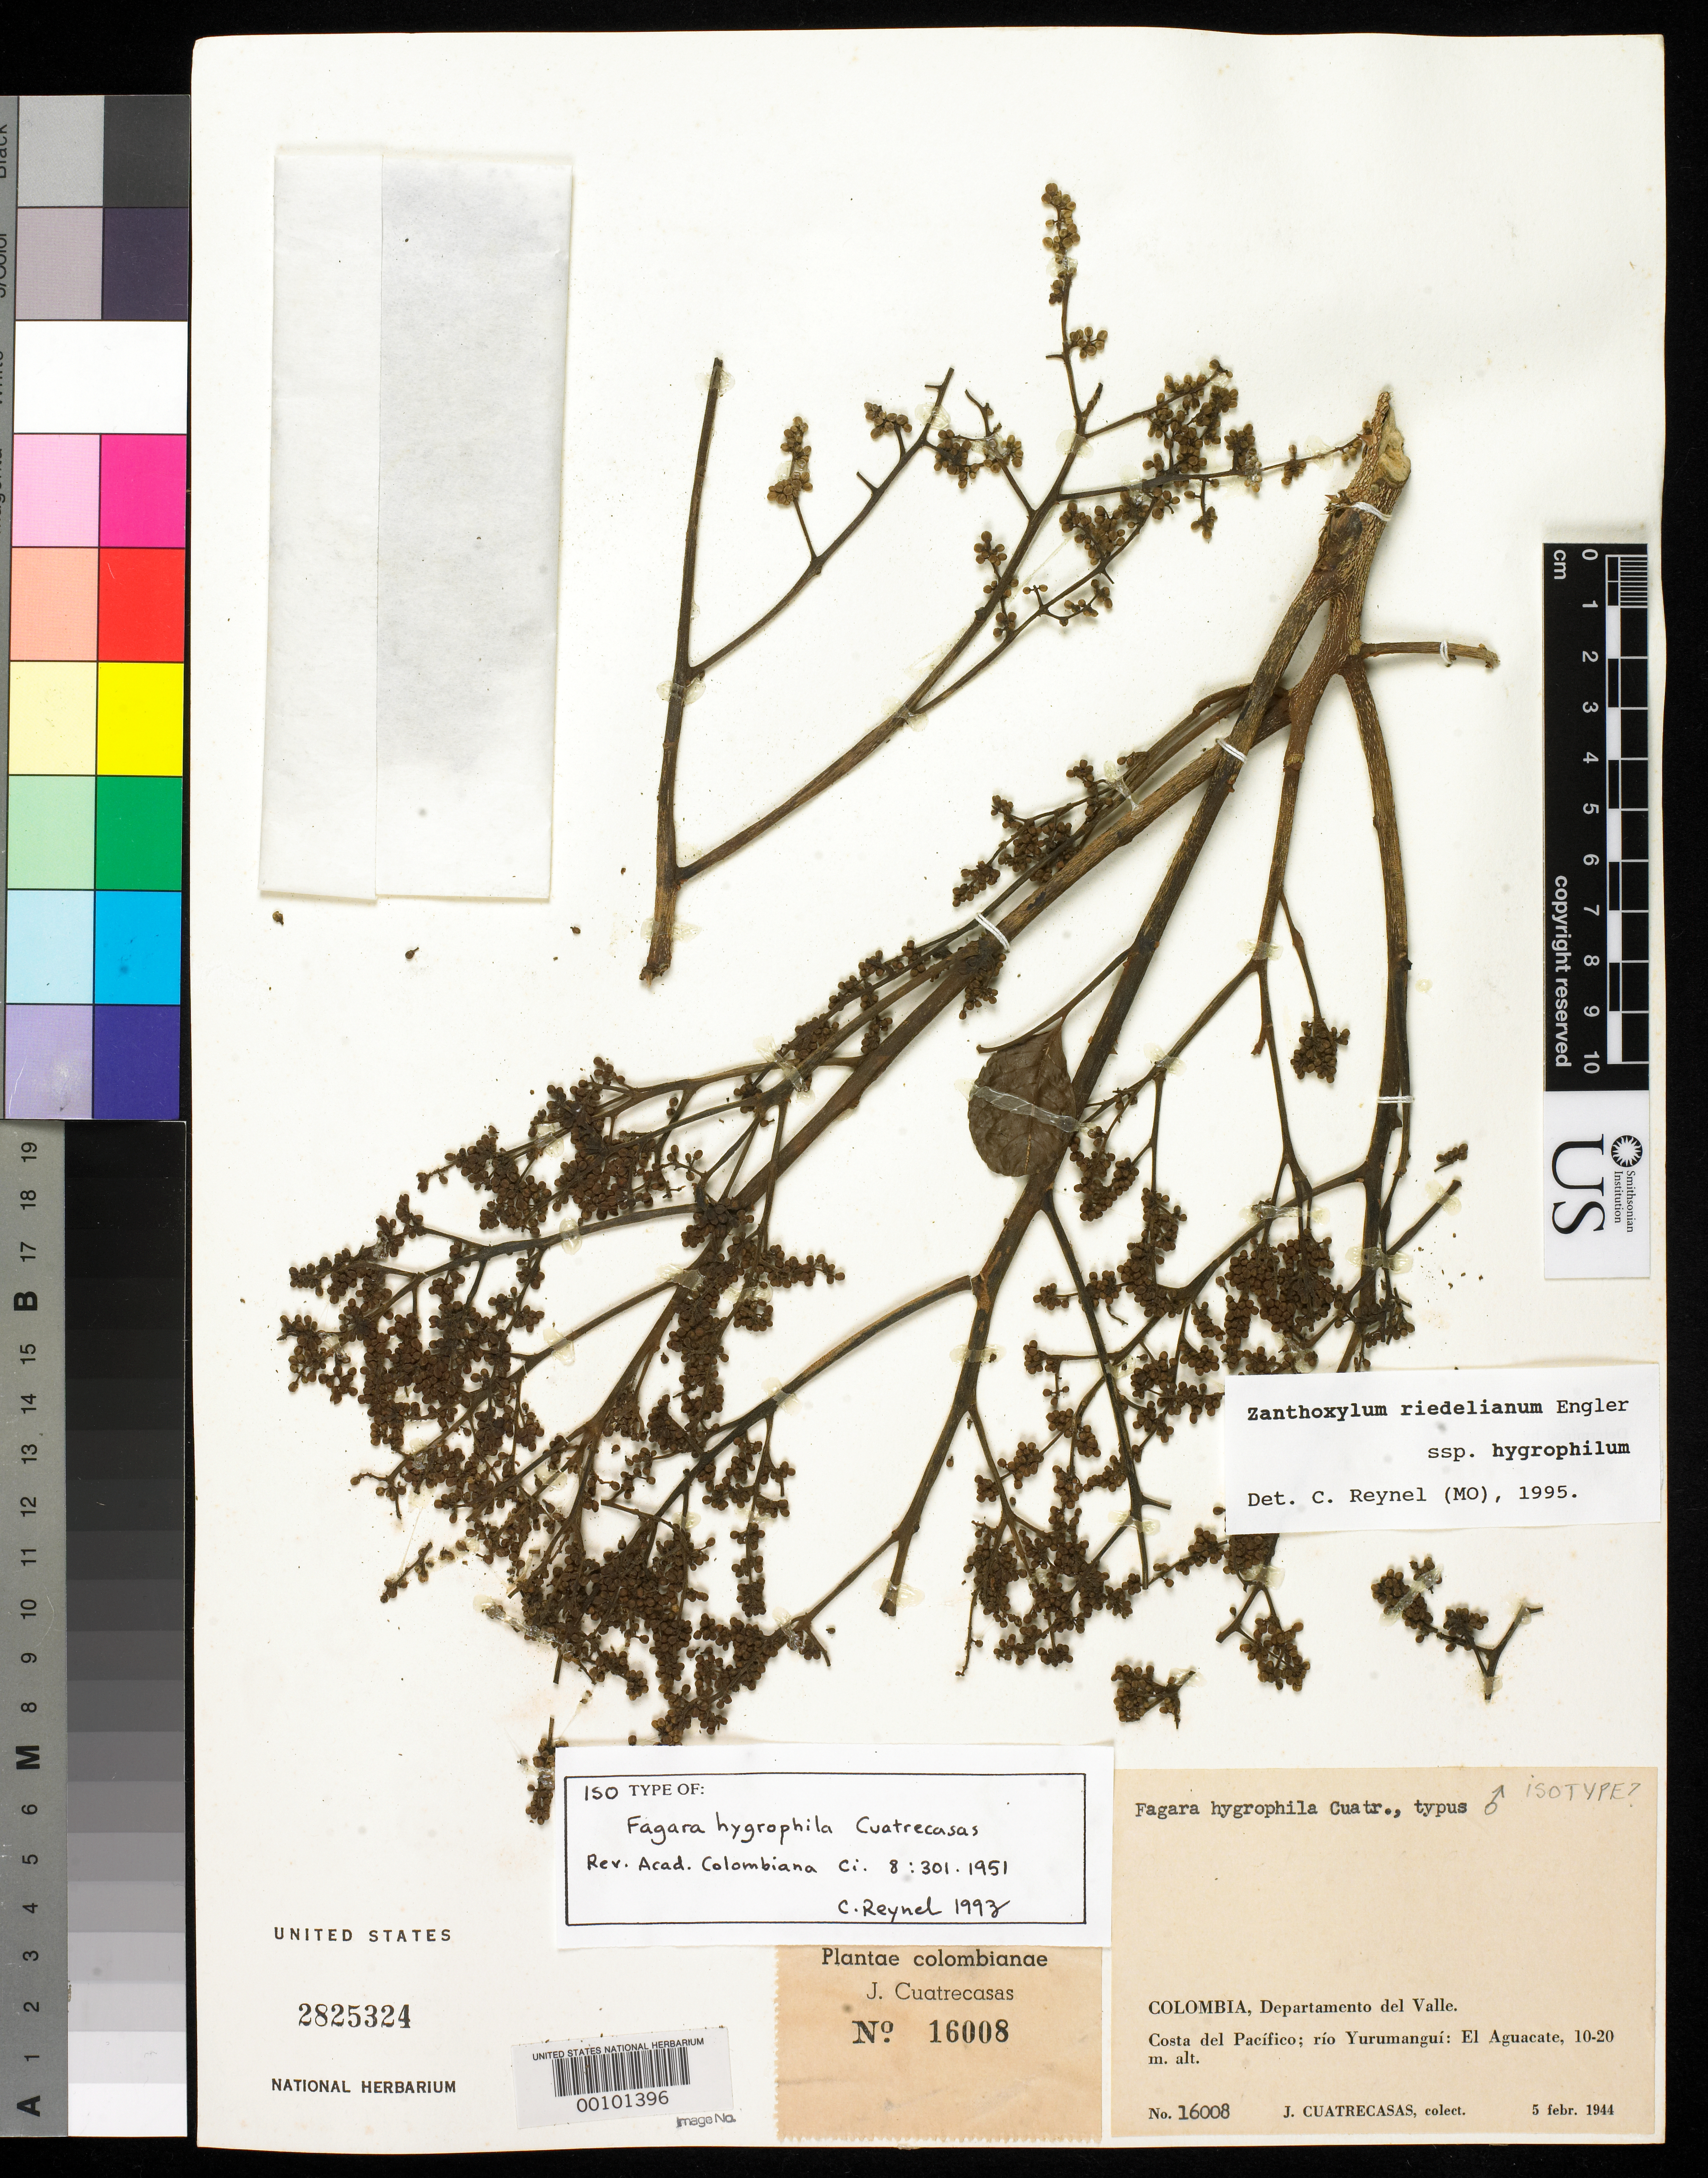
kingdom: Plantae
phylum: Tracheophyta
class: Magnoliopsida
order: Sapindales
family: Rutaceae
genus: Fagara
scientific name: Fagara hygrophila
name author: Cuatrec.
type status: Isotype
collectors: J. Cuatrecasas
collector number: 16008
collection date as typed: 05 Feb 1944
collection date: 1944-02-05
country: Colombia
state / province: Valle del Cauca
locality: Coast of the Pacific, Rio Yurumangui, El Aguacate.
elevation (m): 10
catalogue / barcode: US 2825324